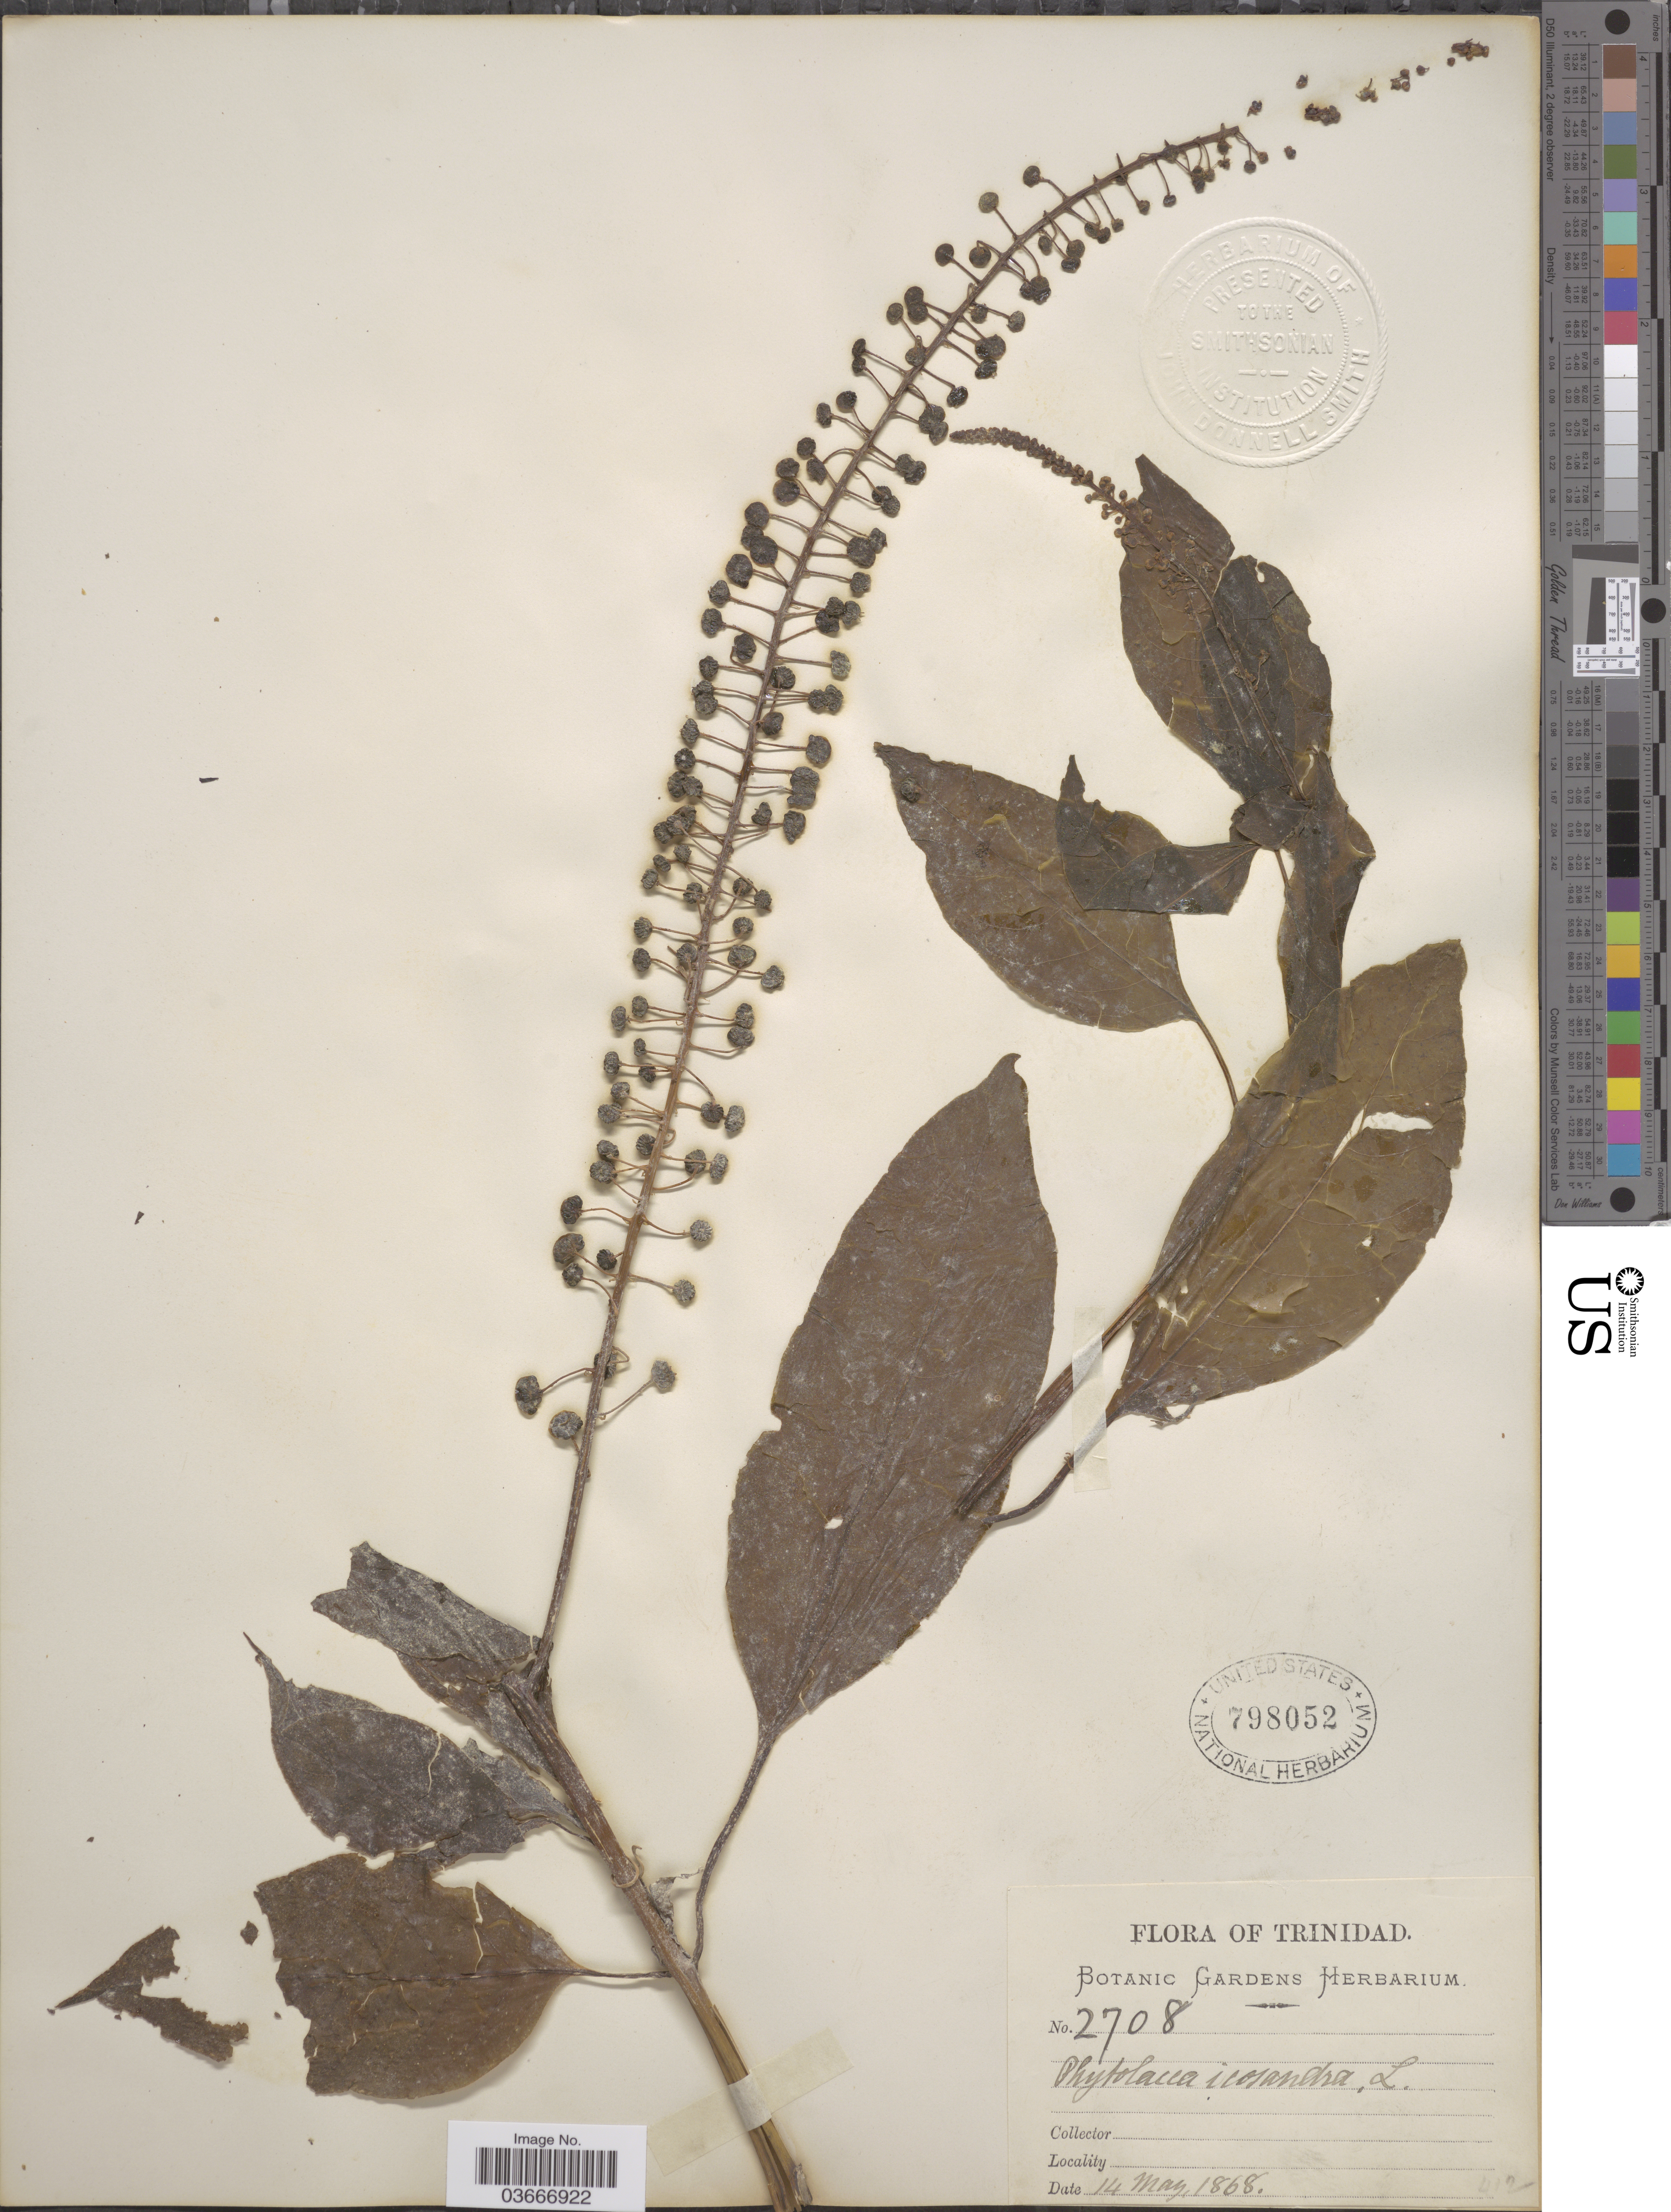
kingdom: Plantae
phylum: Tracheophyta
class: Magnoliopsida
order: Caryophyllales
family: Phytolaccaceae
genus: Phytolacca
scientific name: Phytolacca rivinoides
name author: Kunth & C.D. Bouché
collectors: ex herb. Botanic Gardens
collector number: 2708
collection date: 1868-05-14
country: Trinidad and Tobago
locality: Trinidad.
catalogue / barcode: US 798052